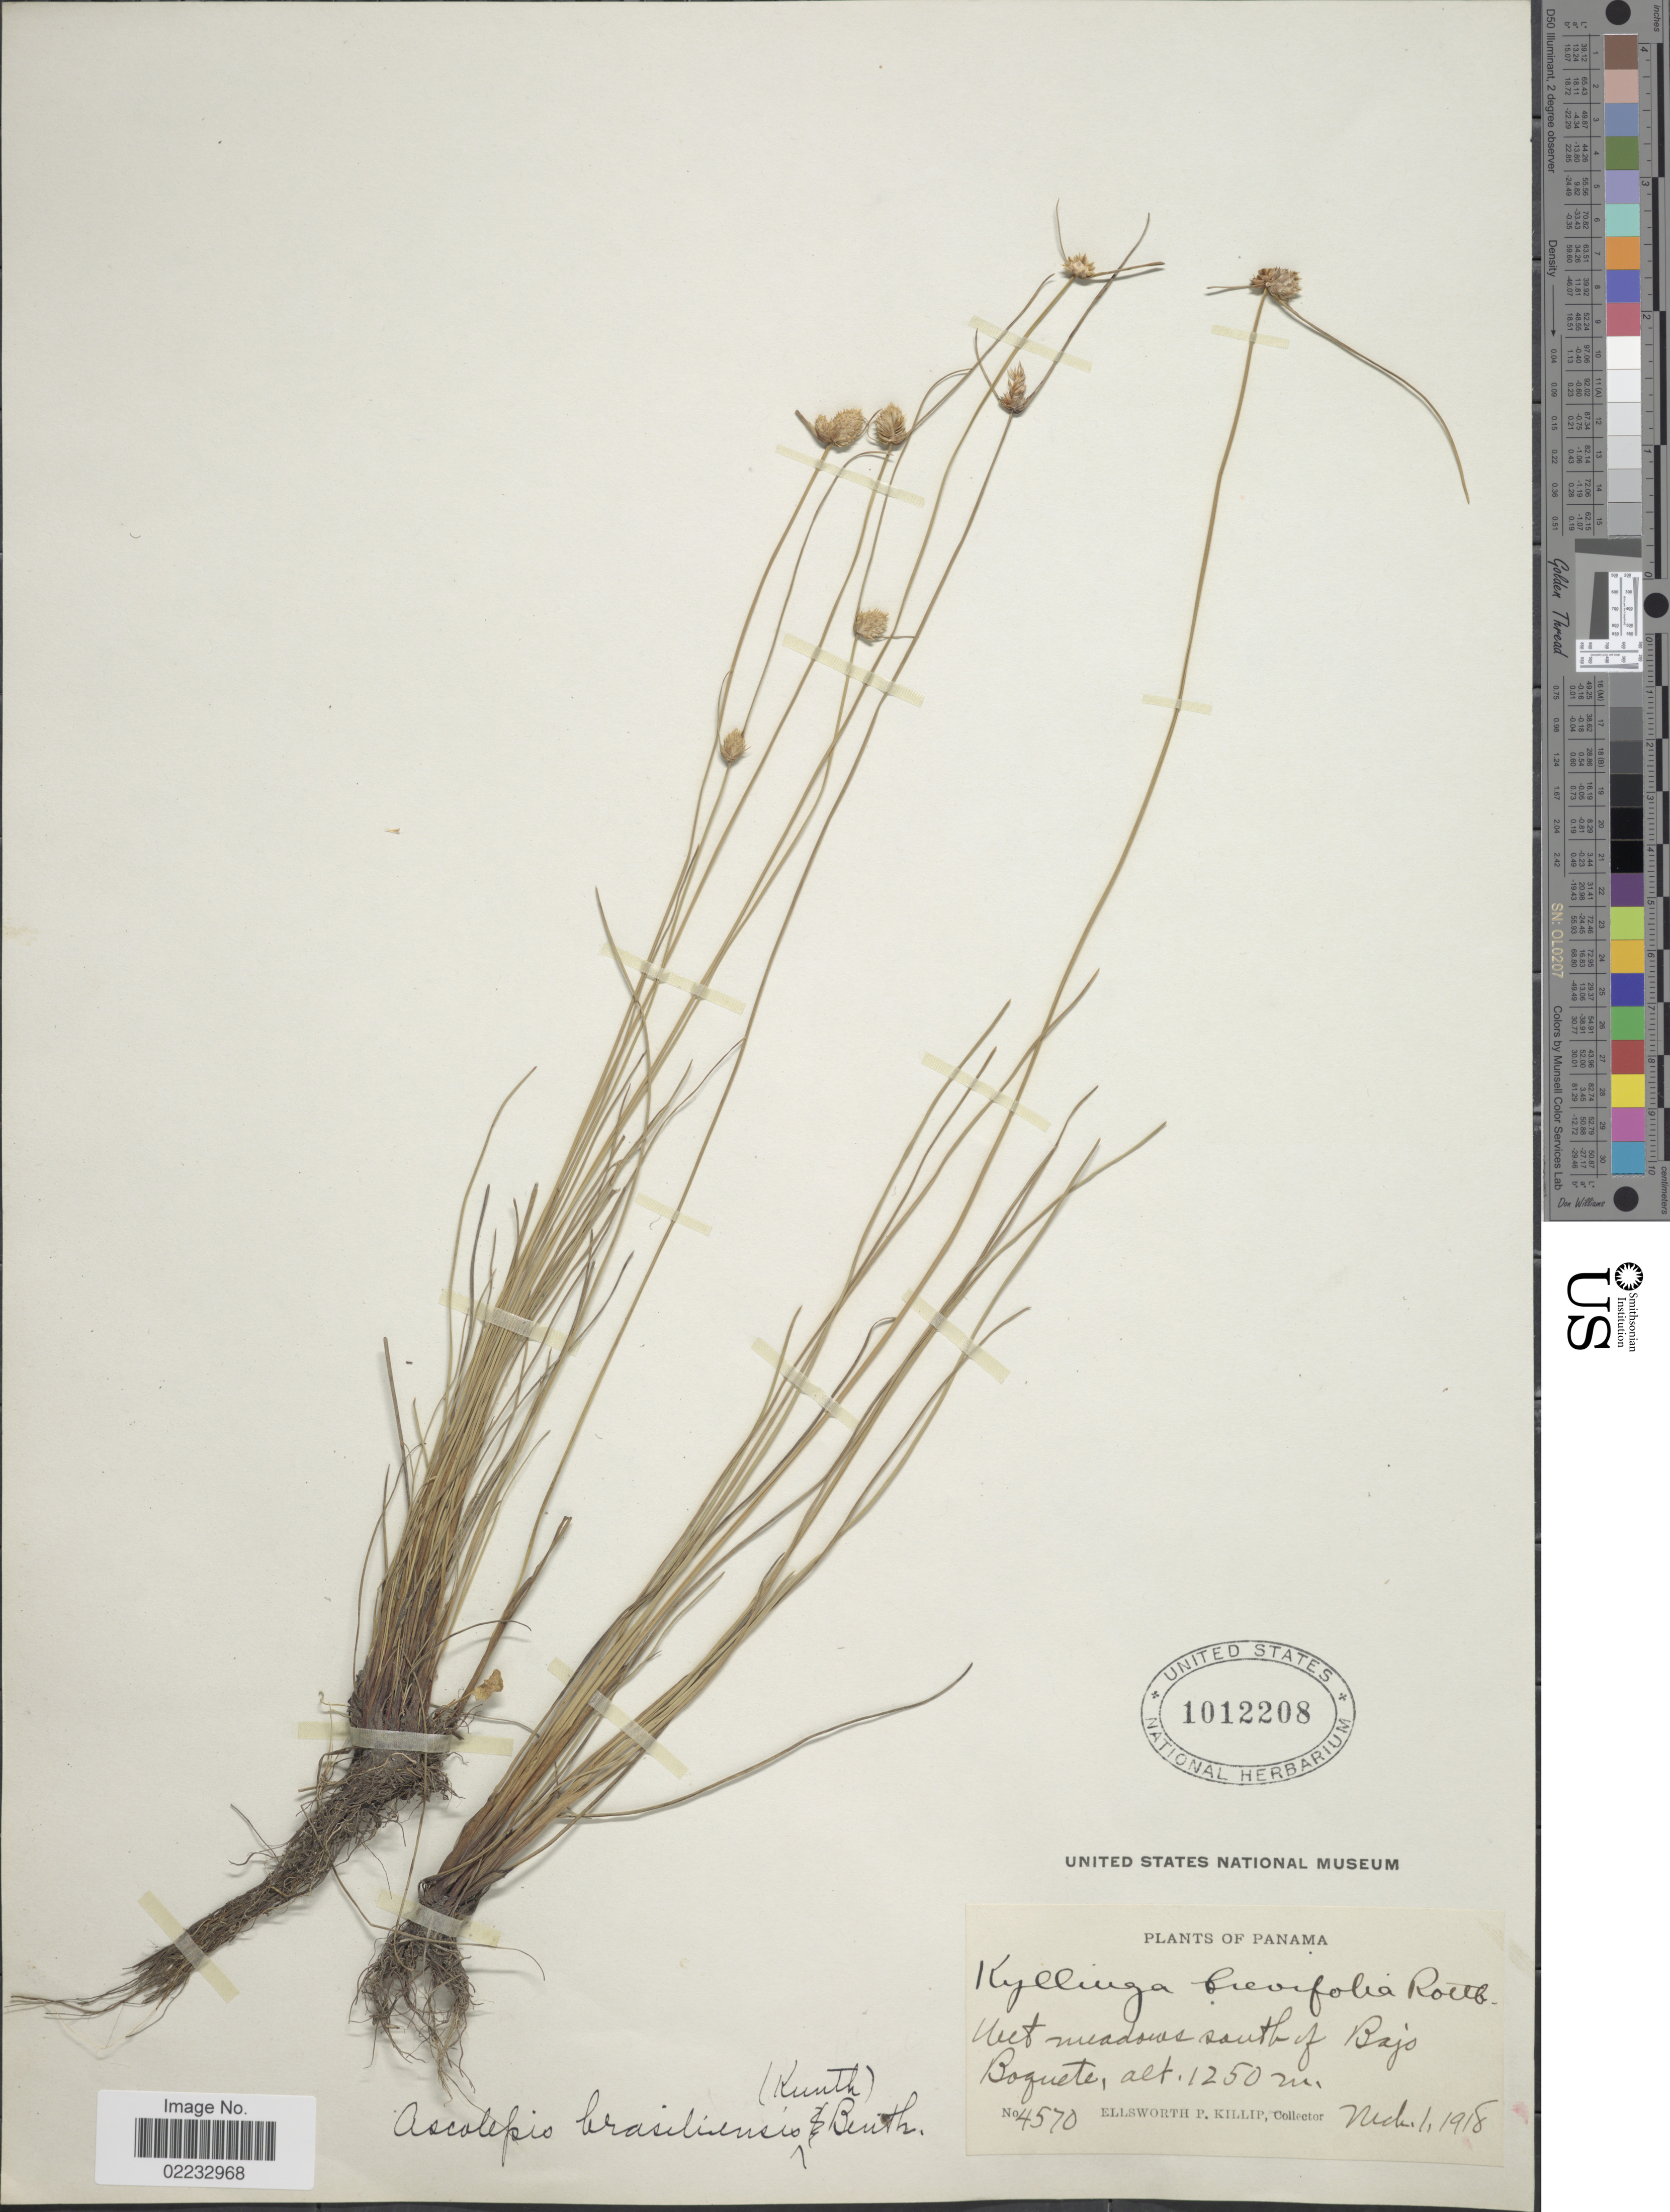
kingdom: Plantae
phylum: Tracheophyta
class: Liliopsida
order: Poales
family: Cyperaceae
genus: Cyperus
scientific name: Cyperus brasiliensis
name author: (Kunth) Bauters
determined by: Strong, Mark T., (BOT), Smithsonian Institution - National Museum of Natural History (UNITED STATES)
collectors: E. P. Killip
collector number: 4570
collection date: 1918-03-01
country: Panama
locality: Wet meadows south of Bajo Boguete.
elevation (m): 1250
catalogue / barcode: US 1012208